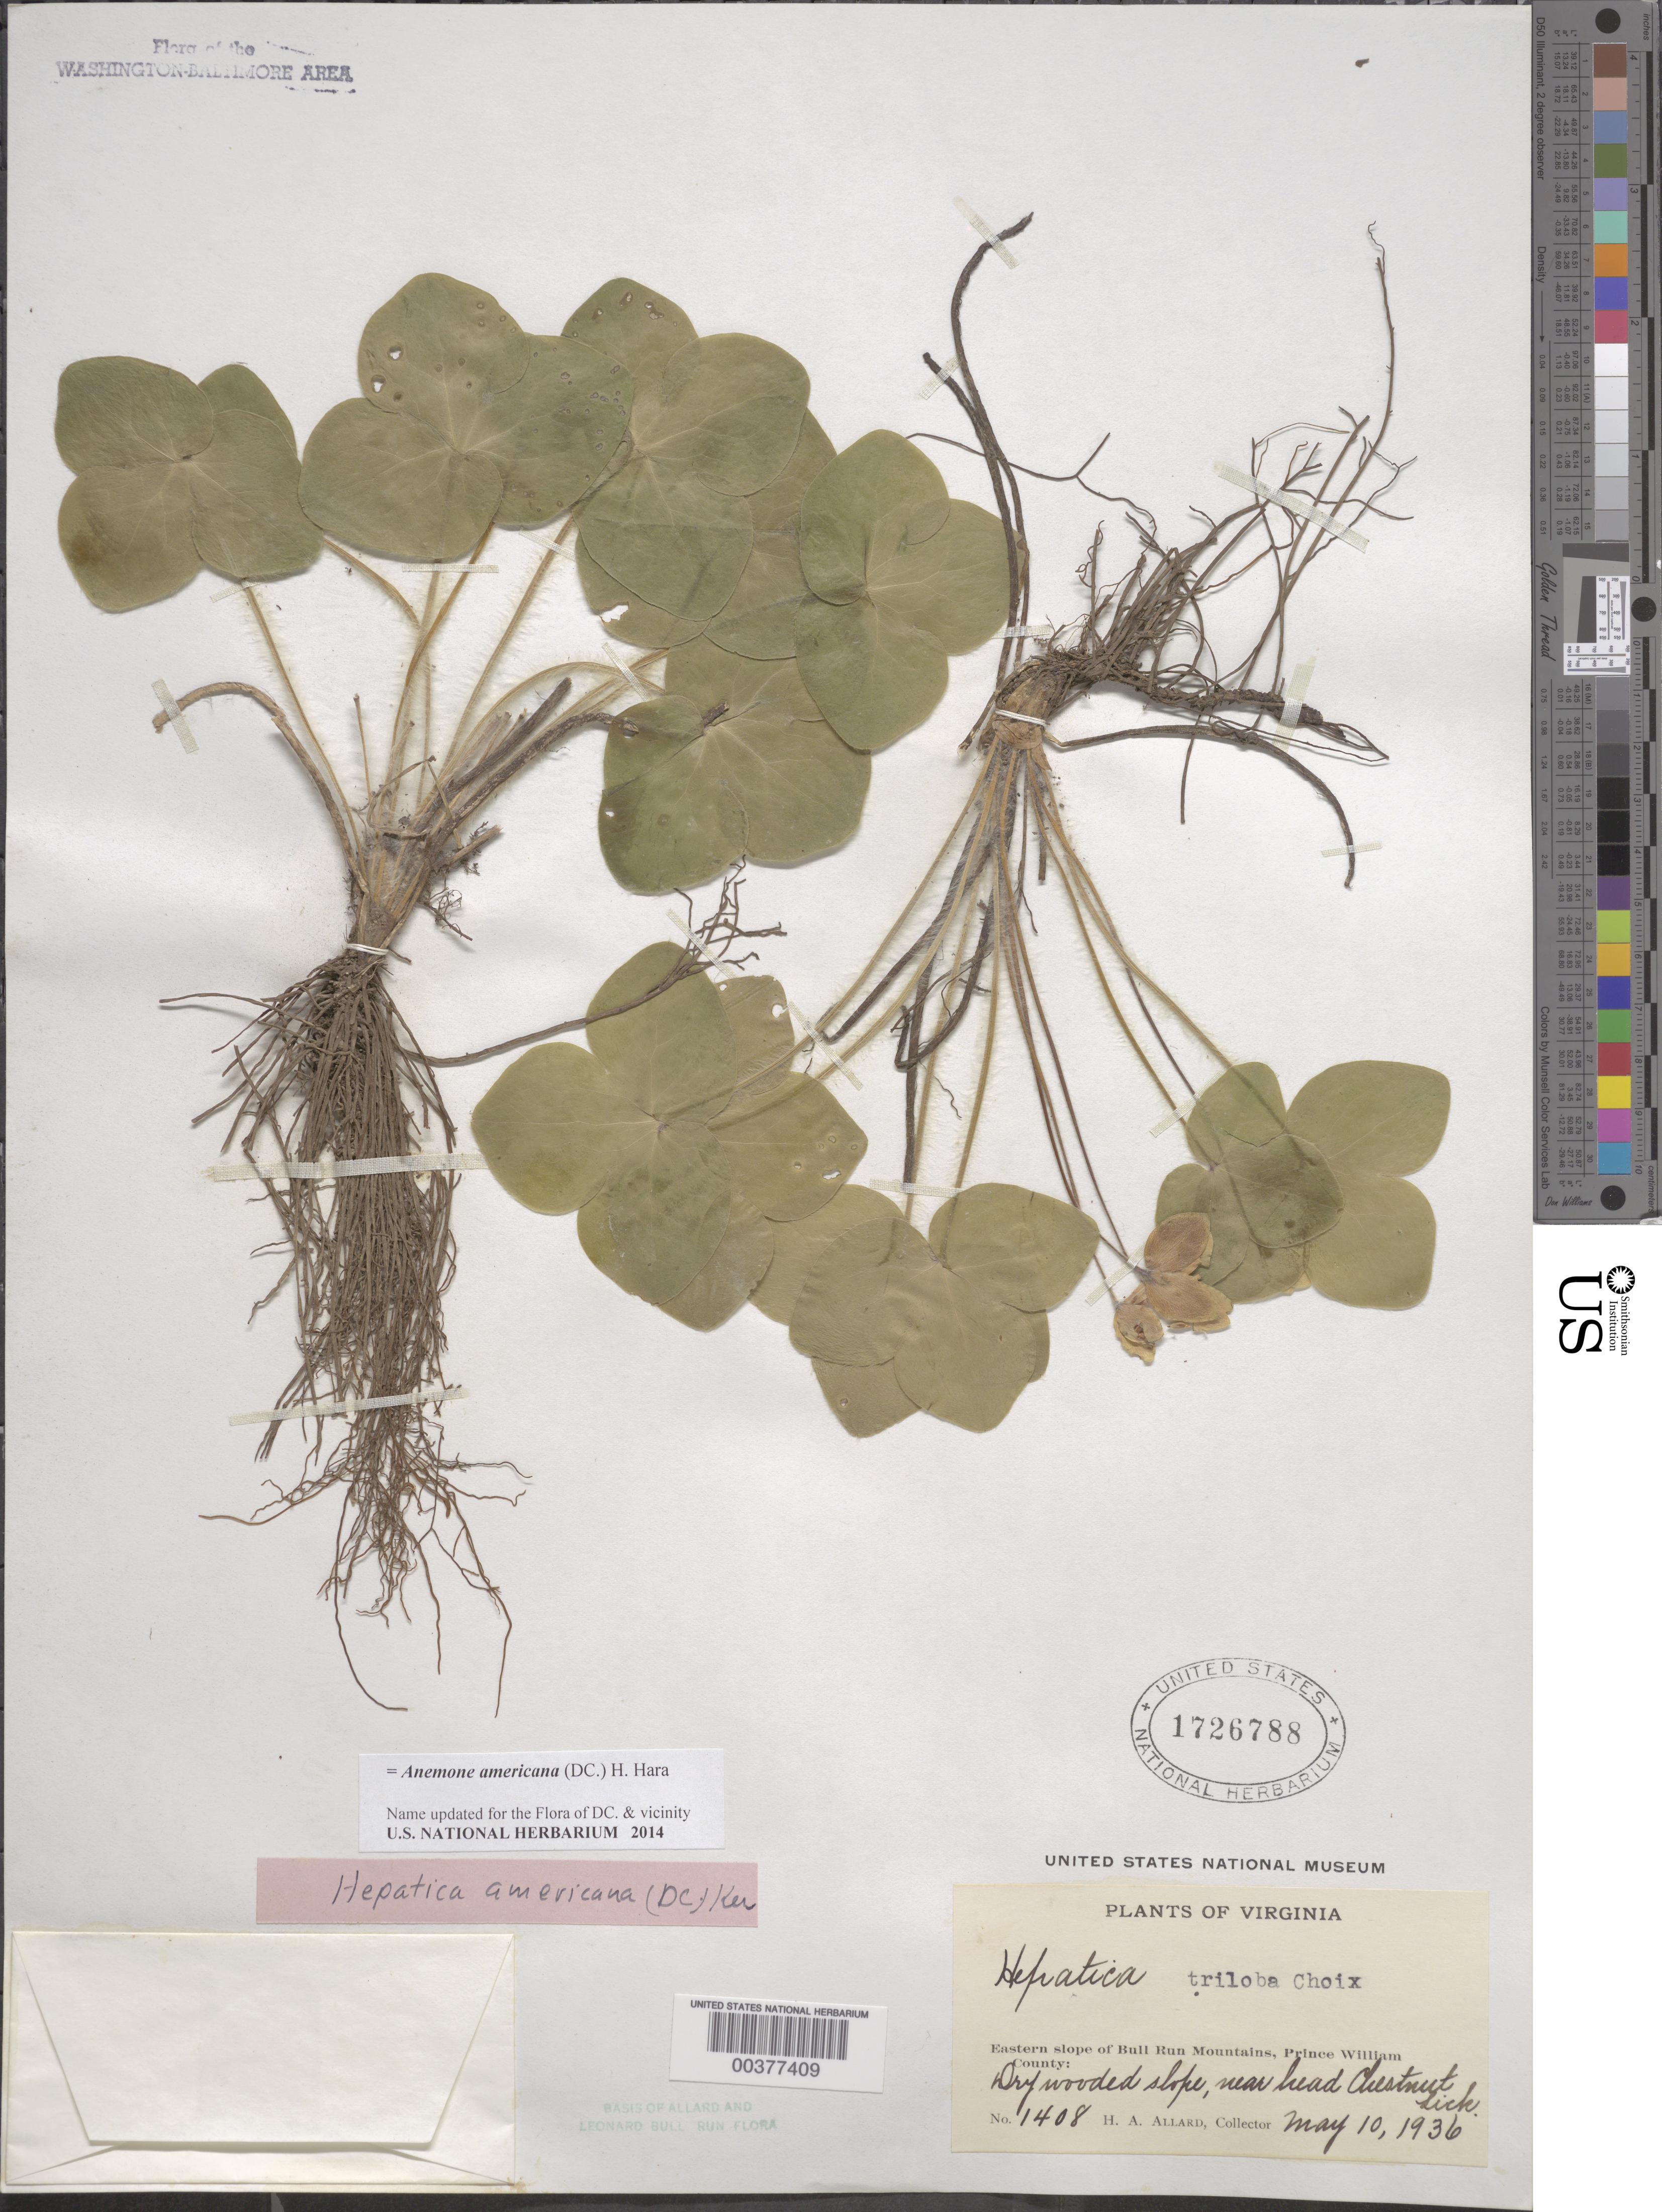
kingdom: Plantae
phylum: Tracheophyta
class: Magnoliopsida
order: Ranunculales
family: Ranunculaceae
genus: Hepatica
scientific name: Hepatica americana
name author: (DC.) Ker Gawl.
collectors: H. A. Allard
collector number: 1408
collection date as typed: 10 May 1936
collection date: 1936-05-10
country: United States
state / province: Virginia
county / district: Prince William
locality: Chestnut Lick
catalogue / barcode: US 1726788